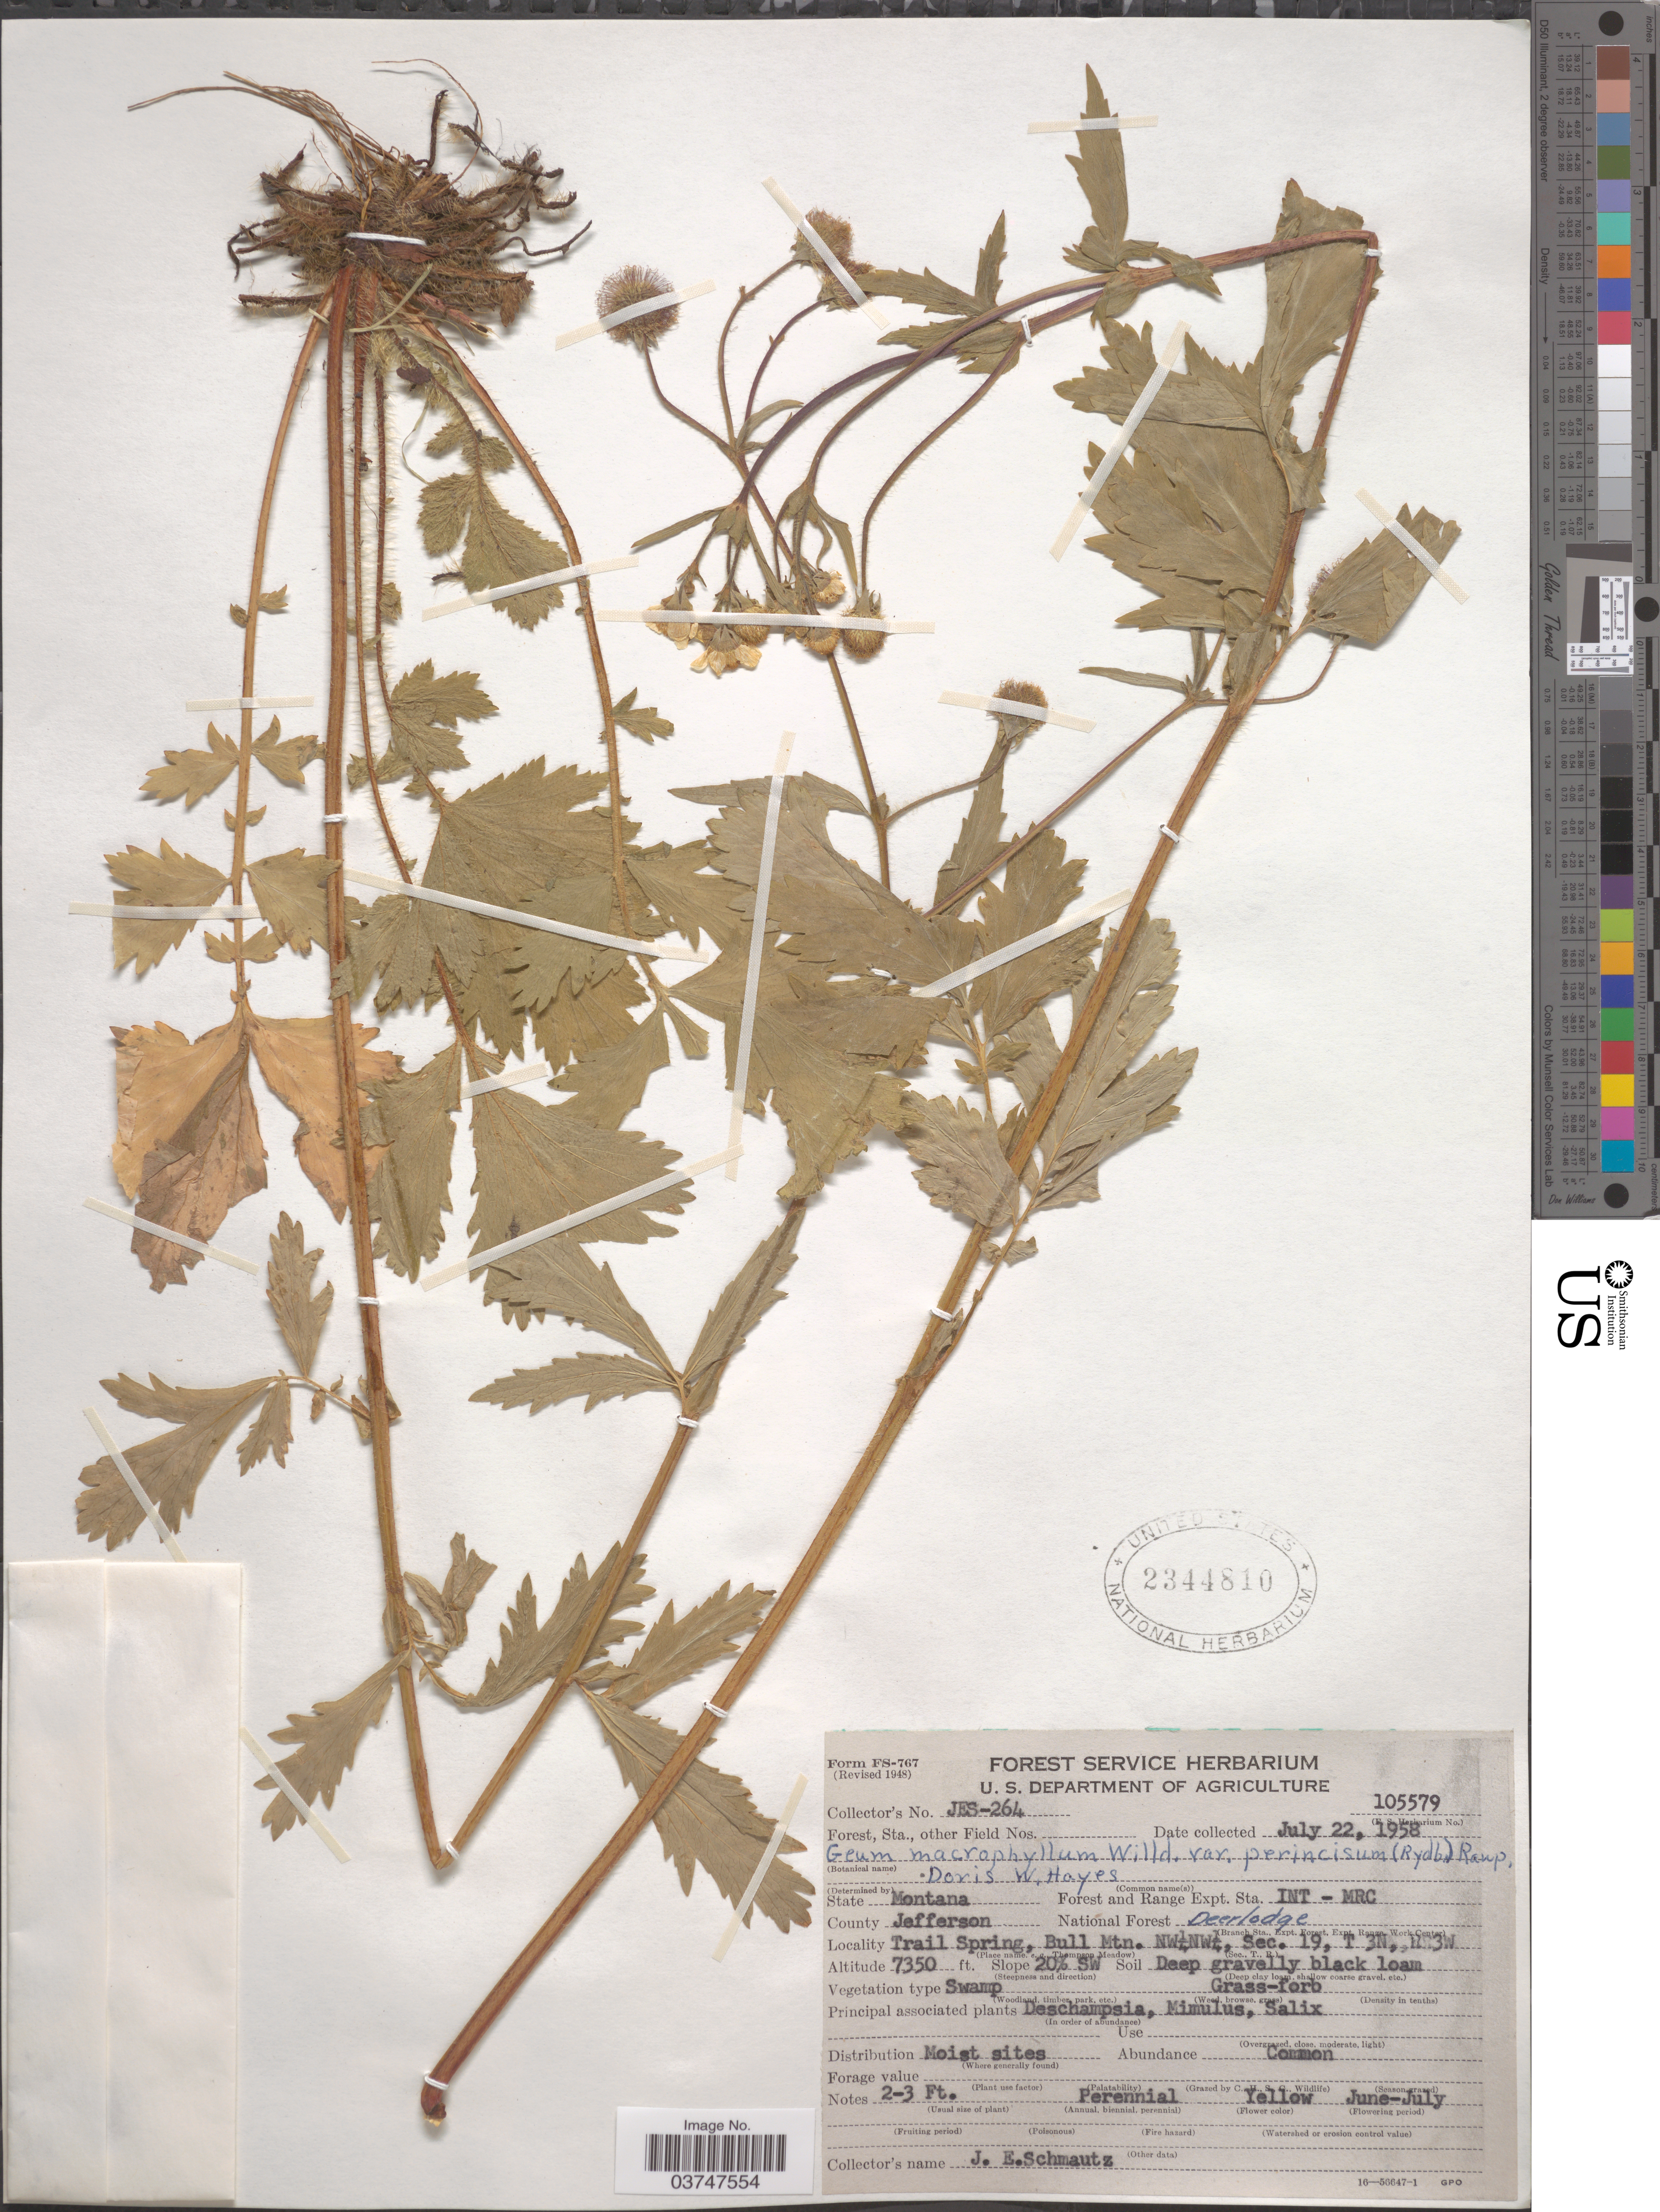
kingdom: Plantae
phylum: Tracheophyta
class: Magnoliopsida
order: Rosales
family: Rosaceae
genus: Geum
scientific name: Geum macrophyllum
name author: Willd.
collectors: J. Schmautz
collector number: JES-264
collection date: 1958-07-22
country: United States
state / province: Montana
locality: Forest and Range Expt. Sta. INT - MRC. County Jefferson, National Forest Deerlodge. Trail Spring, Bull Mtn. NW¼ NW¼, Sec. 19, T 3N, R3W.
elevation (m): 2240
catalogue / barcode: US 2344810